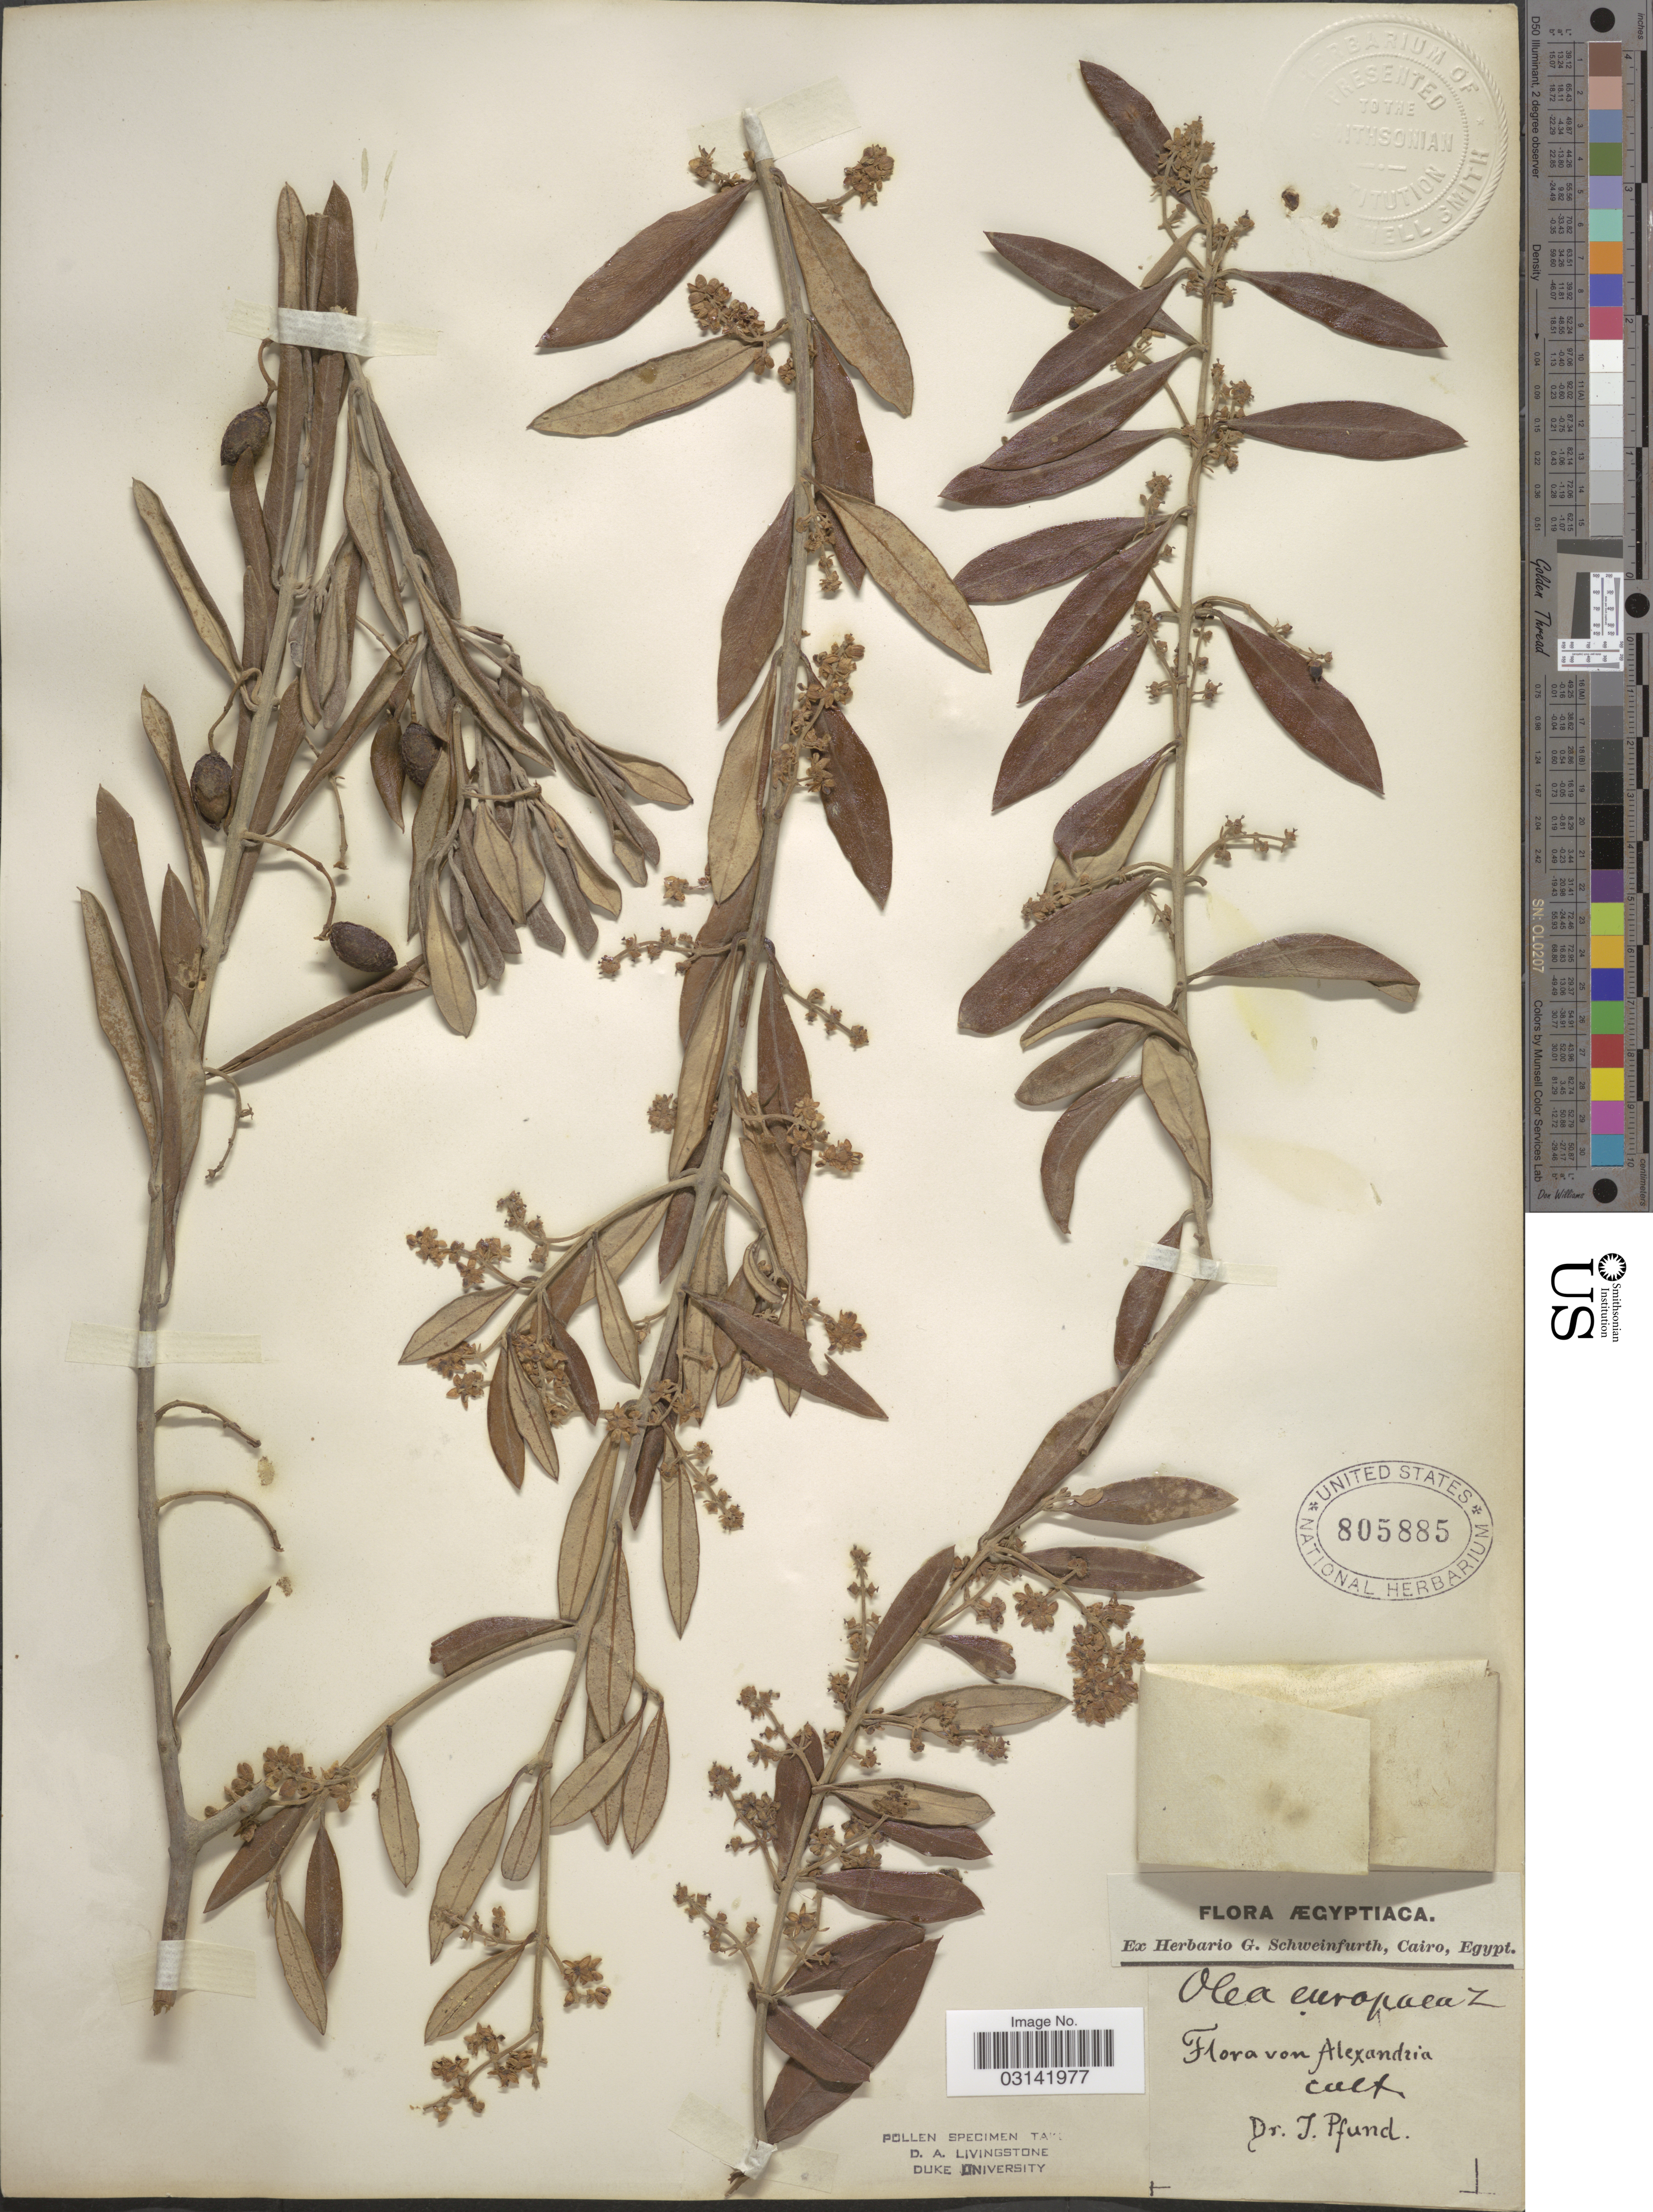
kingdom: Plantae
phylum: Tracheophyta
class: Magnoliopsida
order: Lamiales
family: Oleaceae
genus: Olea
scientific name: Olea europaea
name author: L.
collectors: J. Pfund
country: Egypt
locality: Alexandria.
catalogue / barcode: US 805885